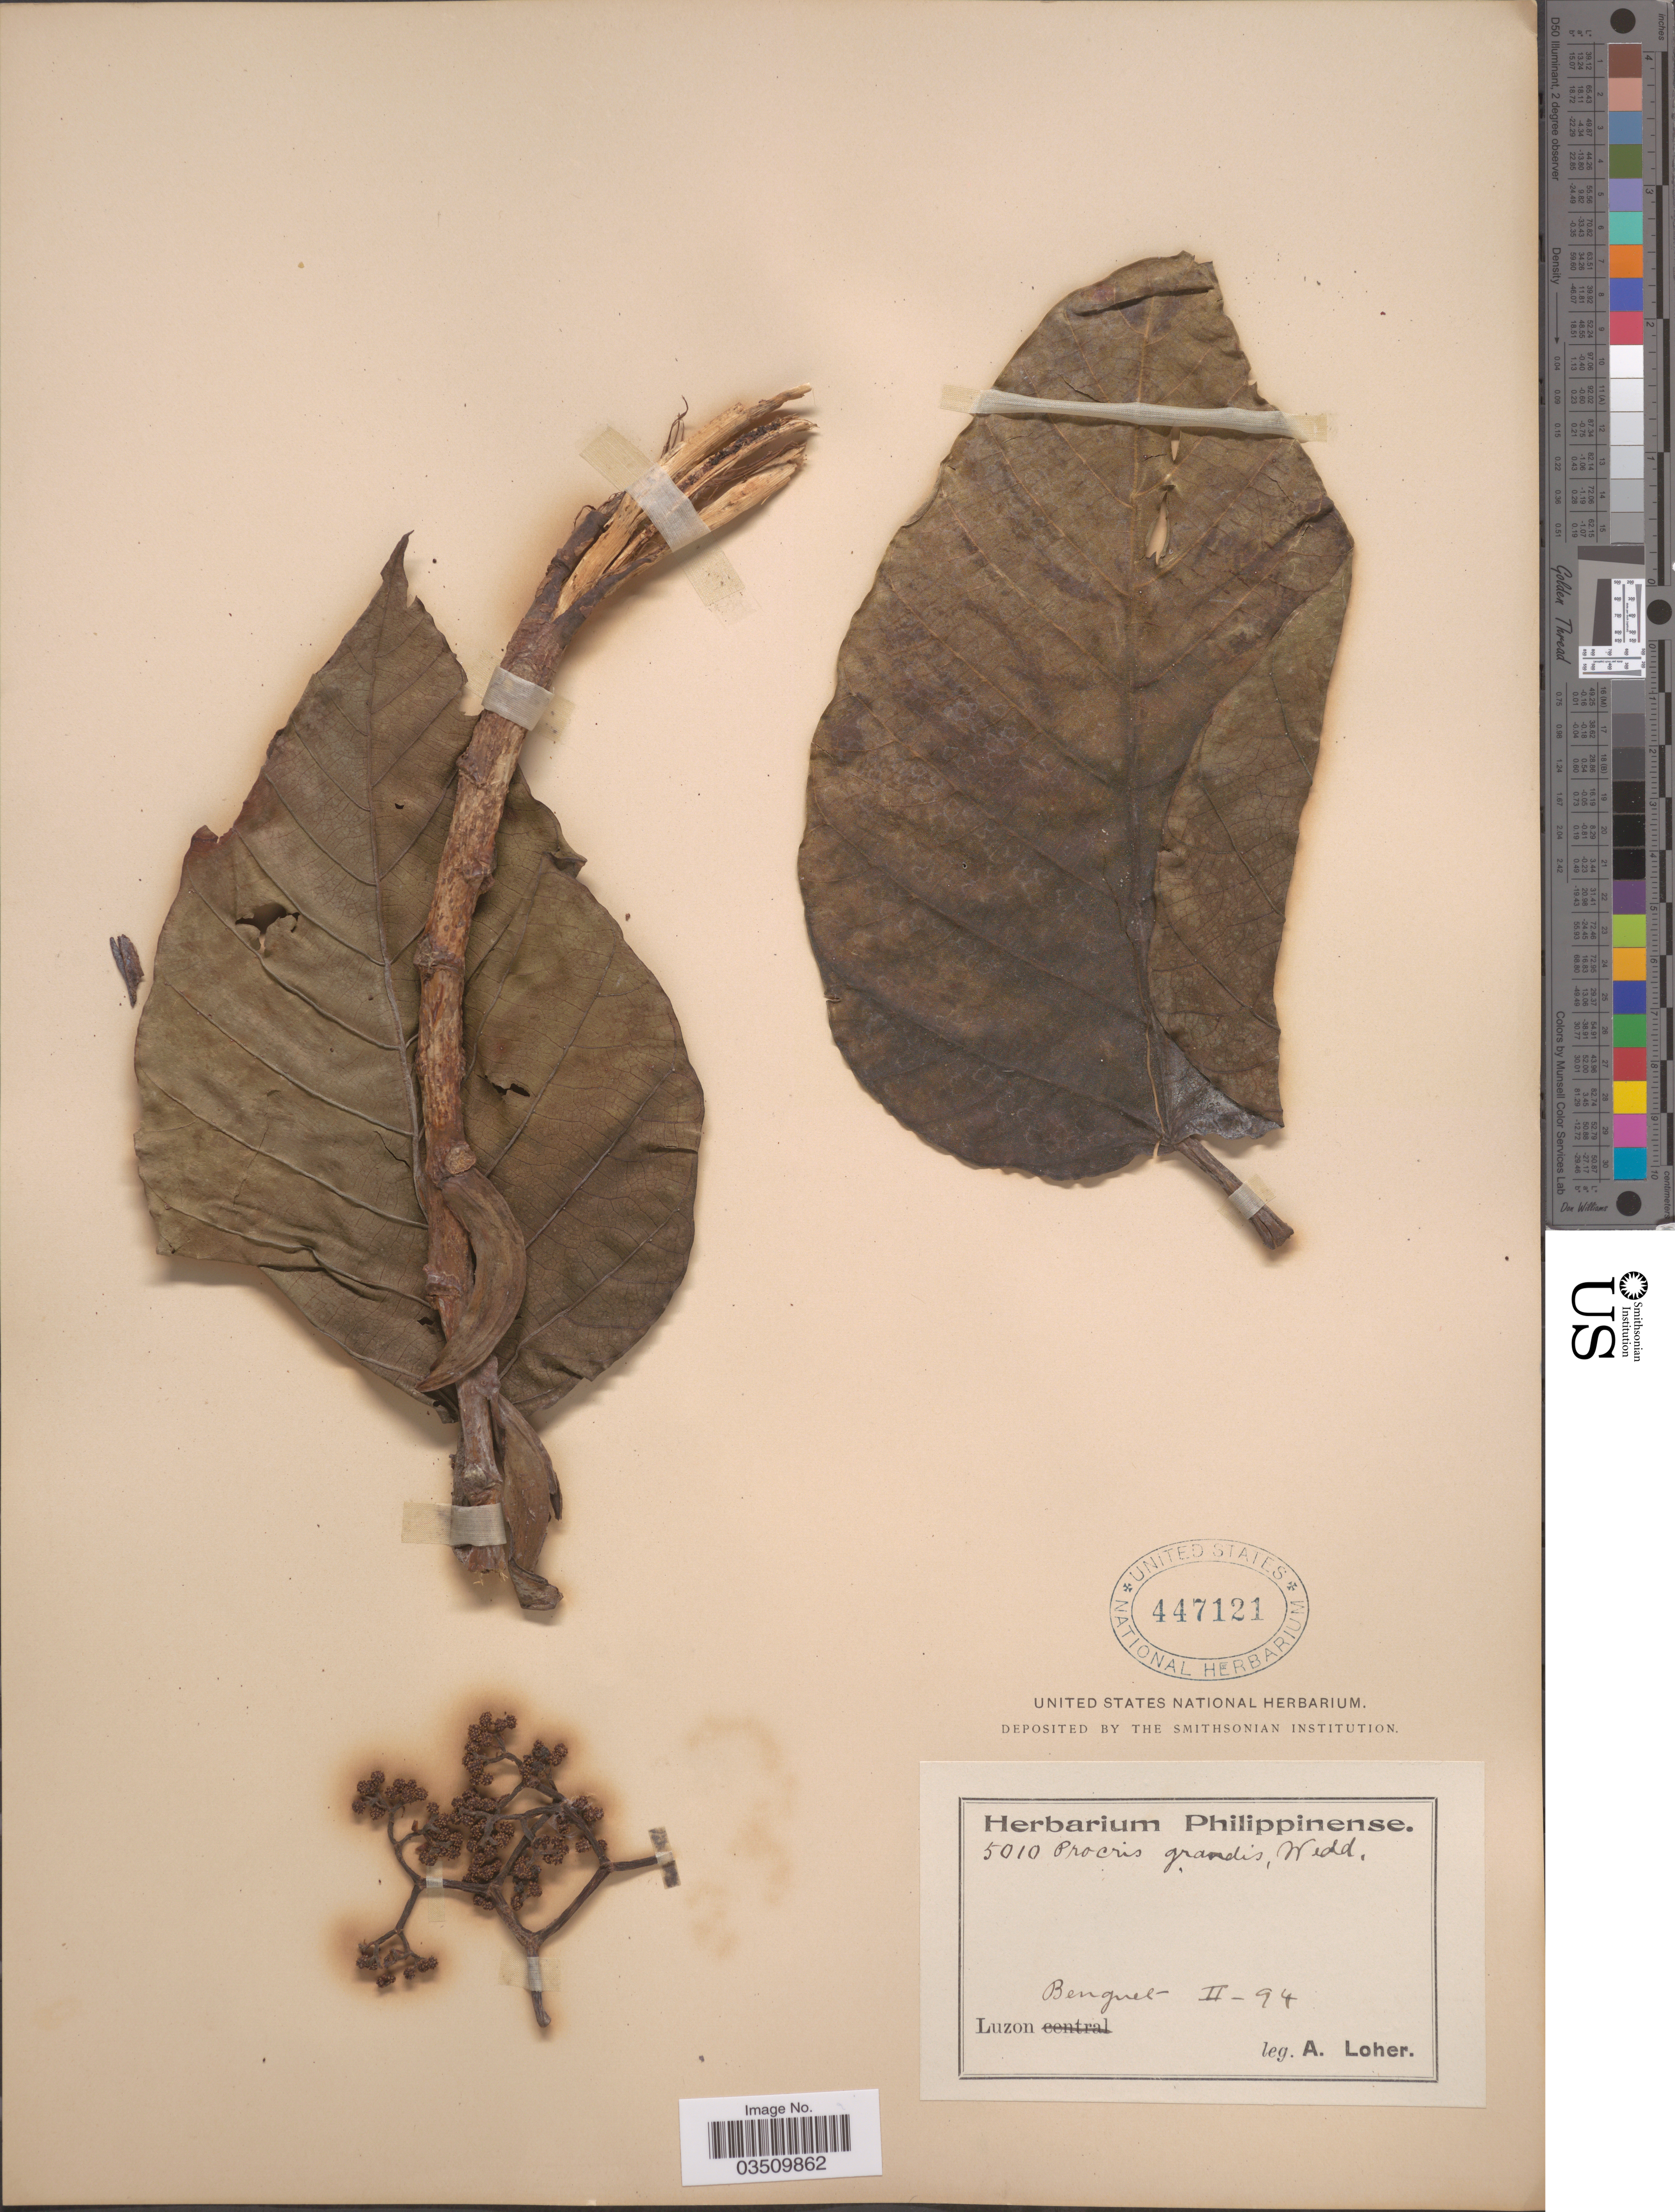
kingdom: Plantae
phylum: Tracheophyta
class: Magnoliopsida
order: Rosales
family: Urticaceae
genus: Poikilospermum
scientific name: Poikilospermum acuminatum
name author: (Trécul) Merr.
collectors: A. Loher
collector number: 5010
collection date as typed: Transcribed d/m/y: /2/94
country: Philippines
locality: Benguet. Luzon.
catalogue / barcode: US 447121